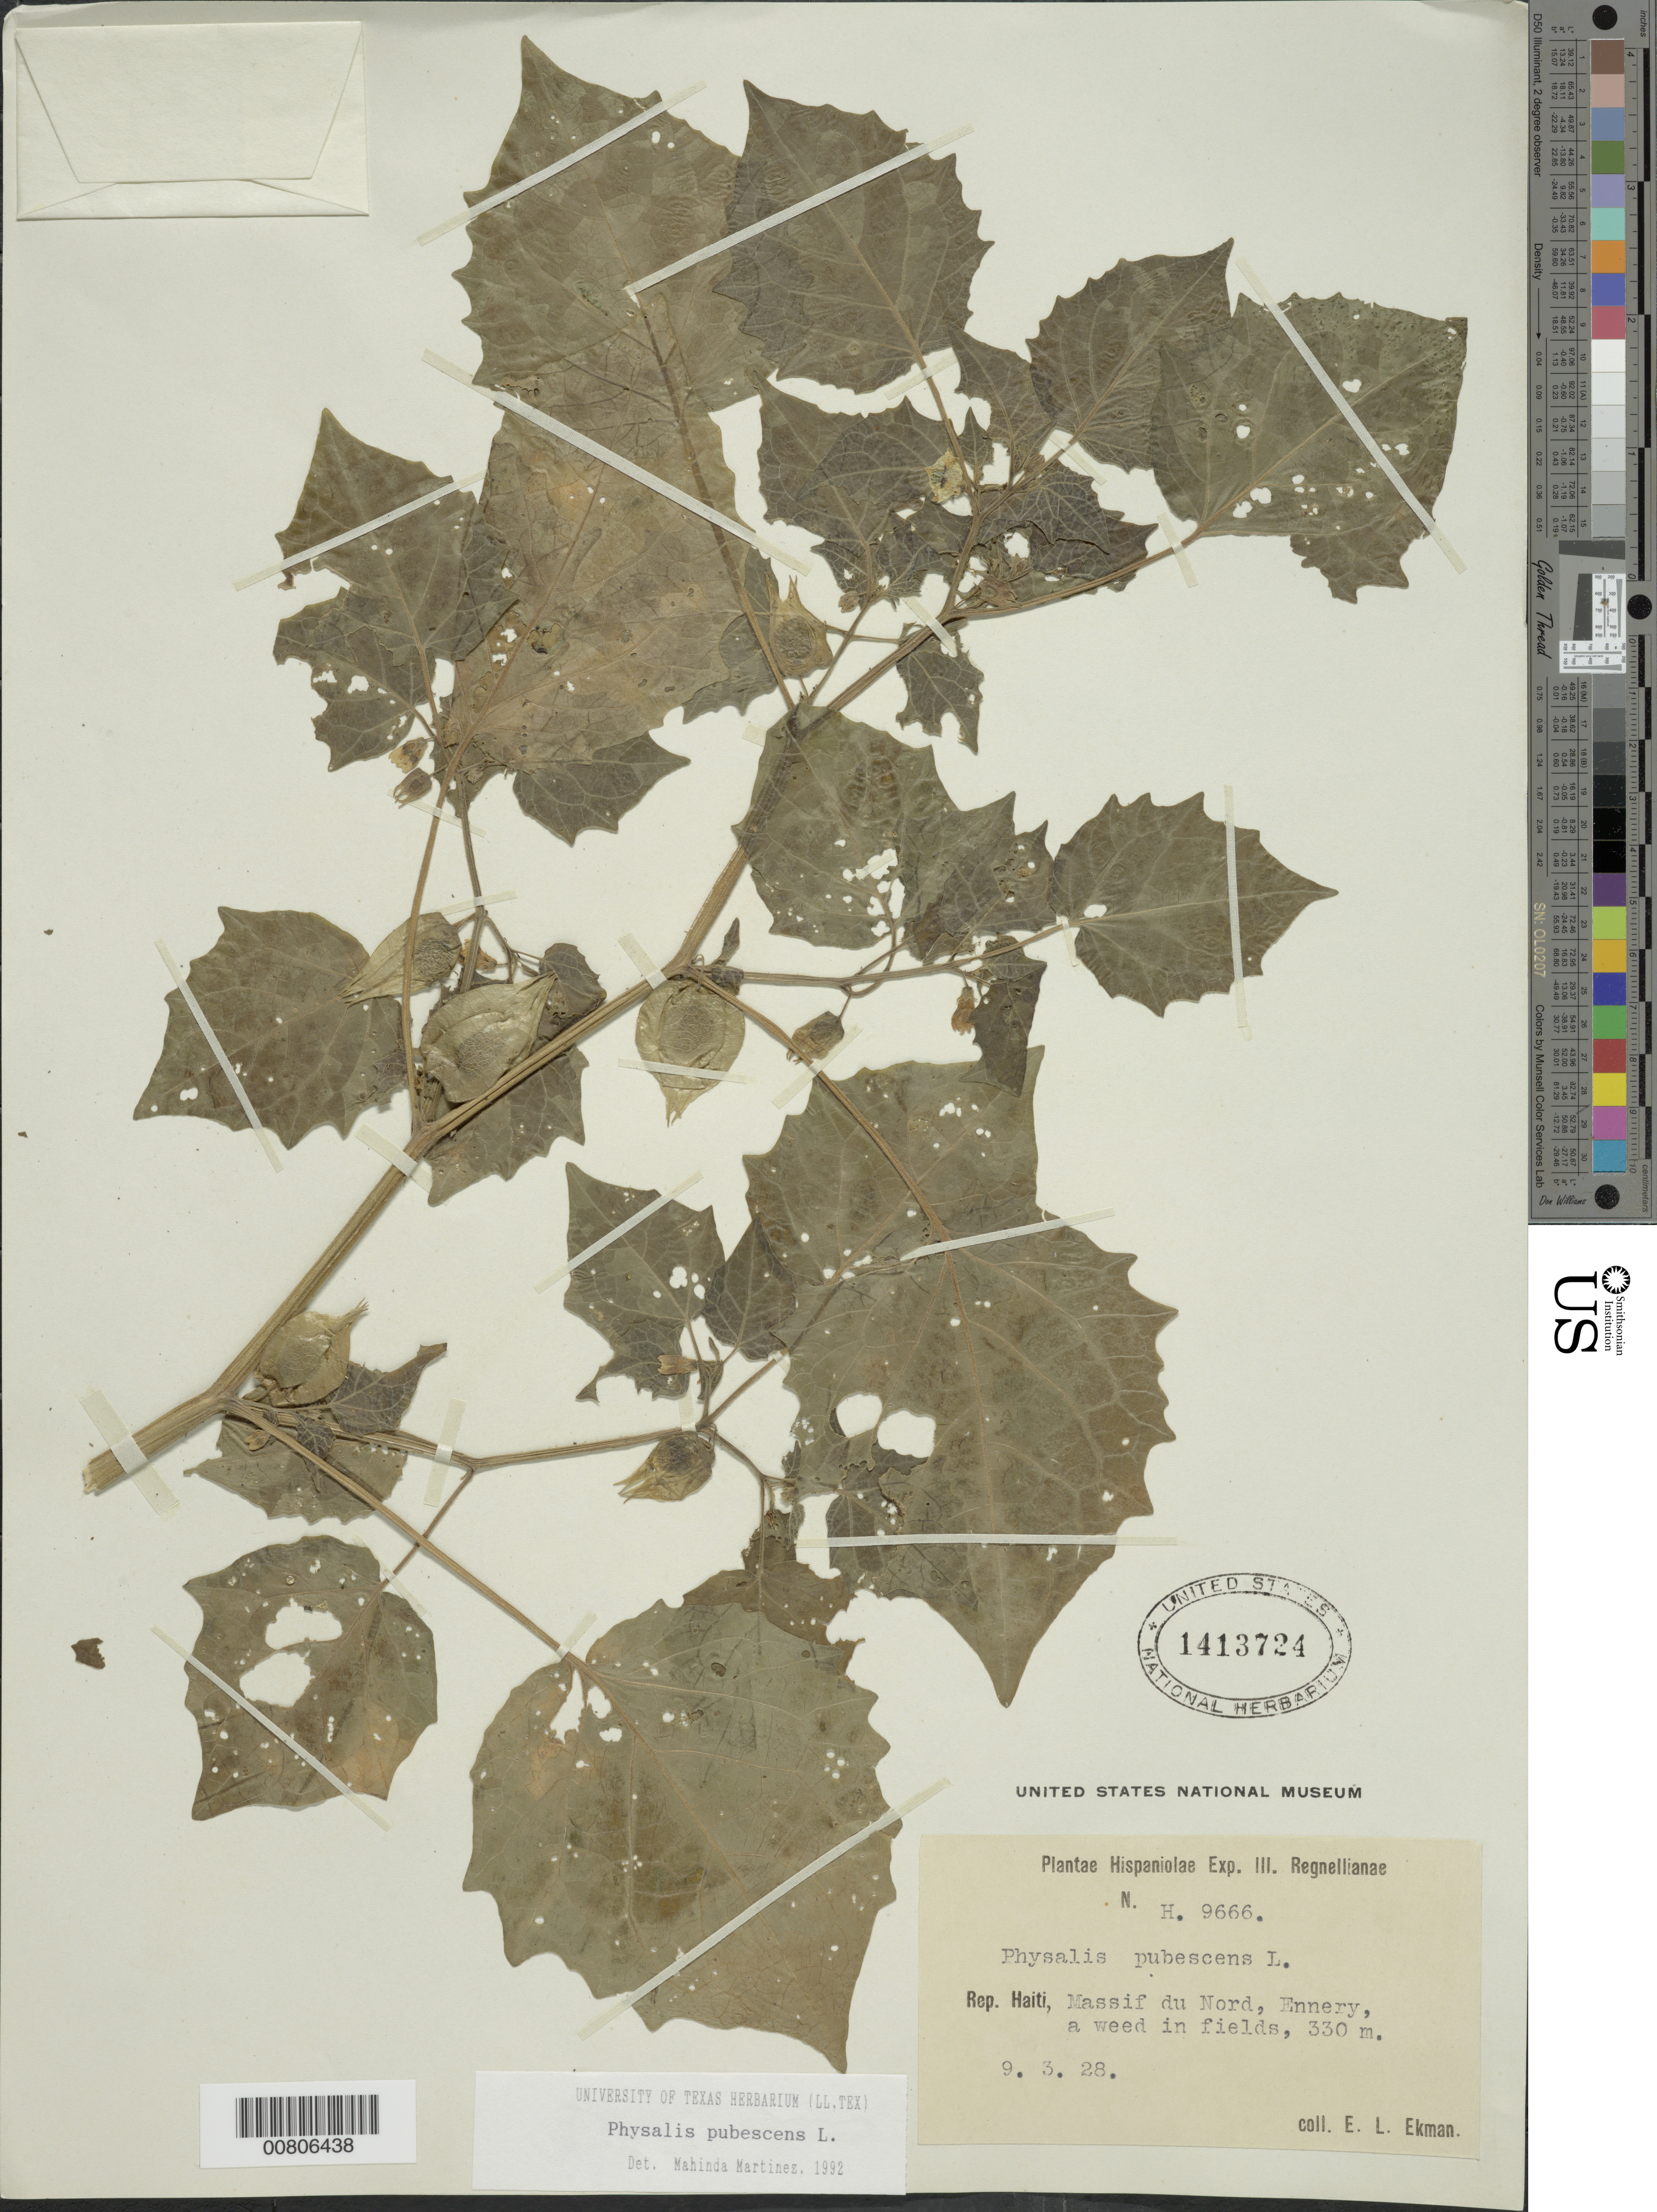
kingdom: Plantae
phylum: Tracheophyta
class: Magnoliopsida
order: Solanales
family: Solanaceae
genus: Physalis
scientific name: Physalis pubescens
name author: L.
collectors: E. L. Ekman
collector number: H 9666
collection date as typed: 09 Mar 1928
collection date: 1928-03-09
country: Haiti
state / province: Artibonite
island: Hispaniola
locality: Massif du Nord, Ennery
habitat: In field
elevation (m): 330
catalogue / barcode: US 1413724